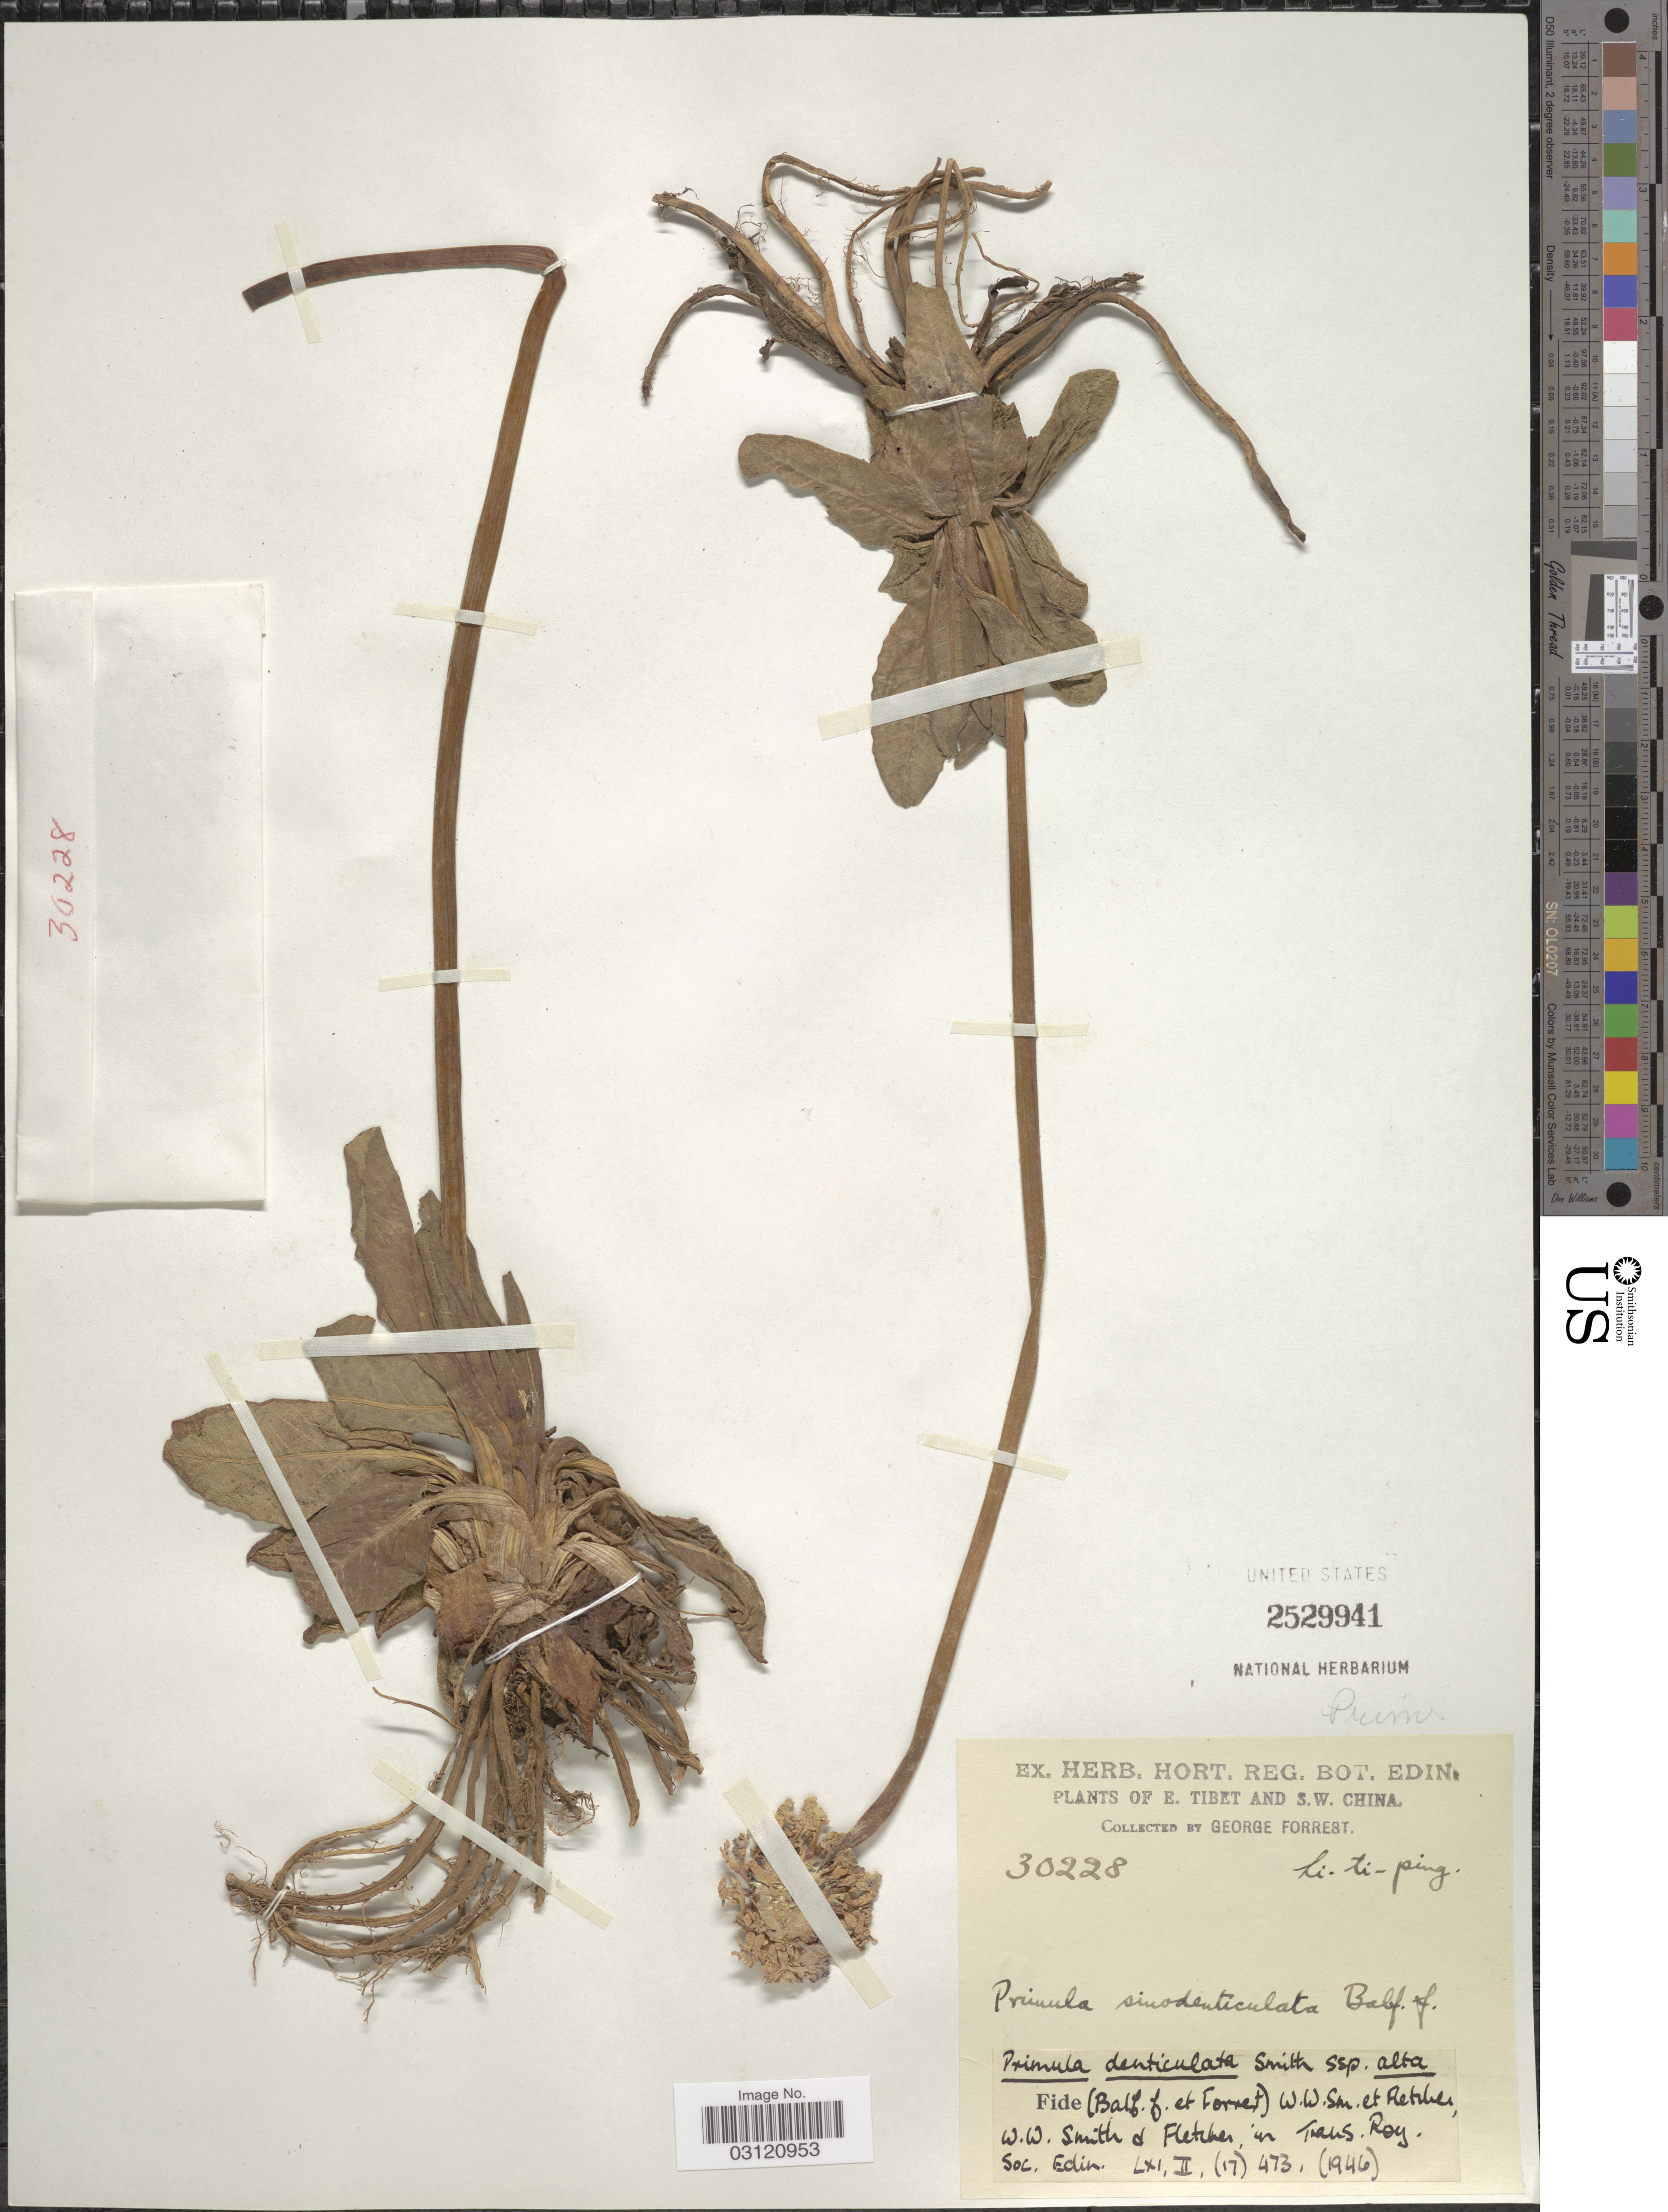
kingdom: Plantae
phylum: Tracheophyta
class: Magnoliopsida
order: Ericales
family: Primulaceae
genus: Primula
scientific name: Primula denticulata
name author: Sm.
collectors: G. Forrest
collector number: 30228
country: China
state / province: Xizang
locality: E. Tibet and S.W. China. Li-ti-ping.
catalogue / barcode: US 2529941